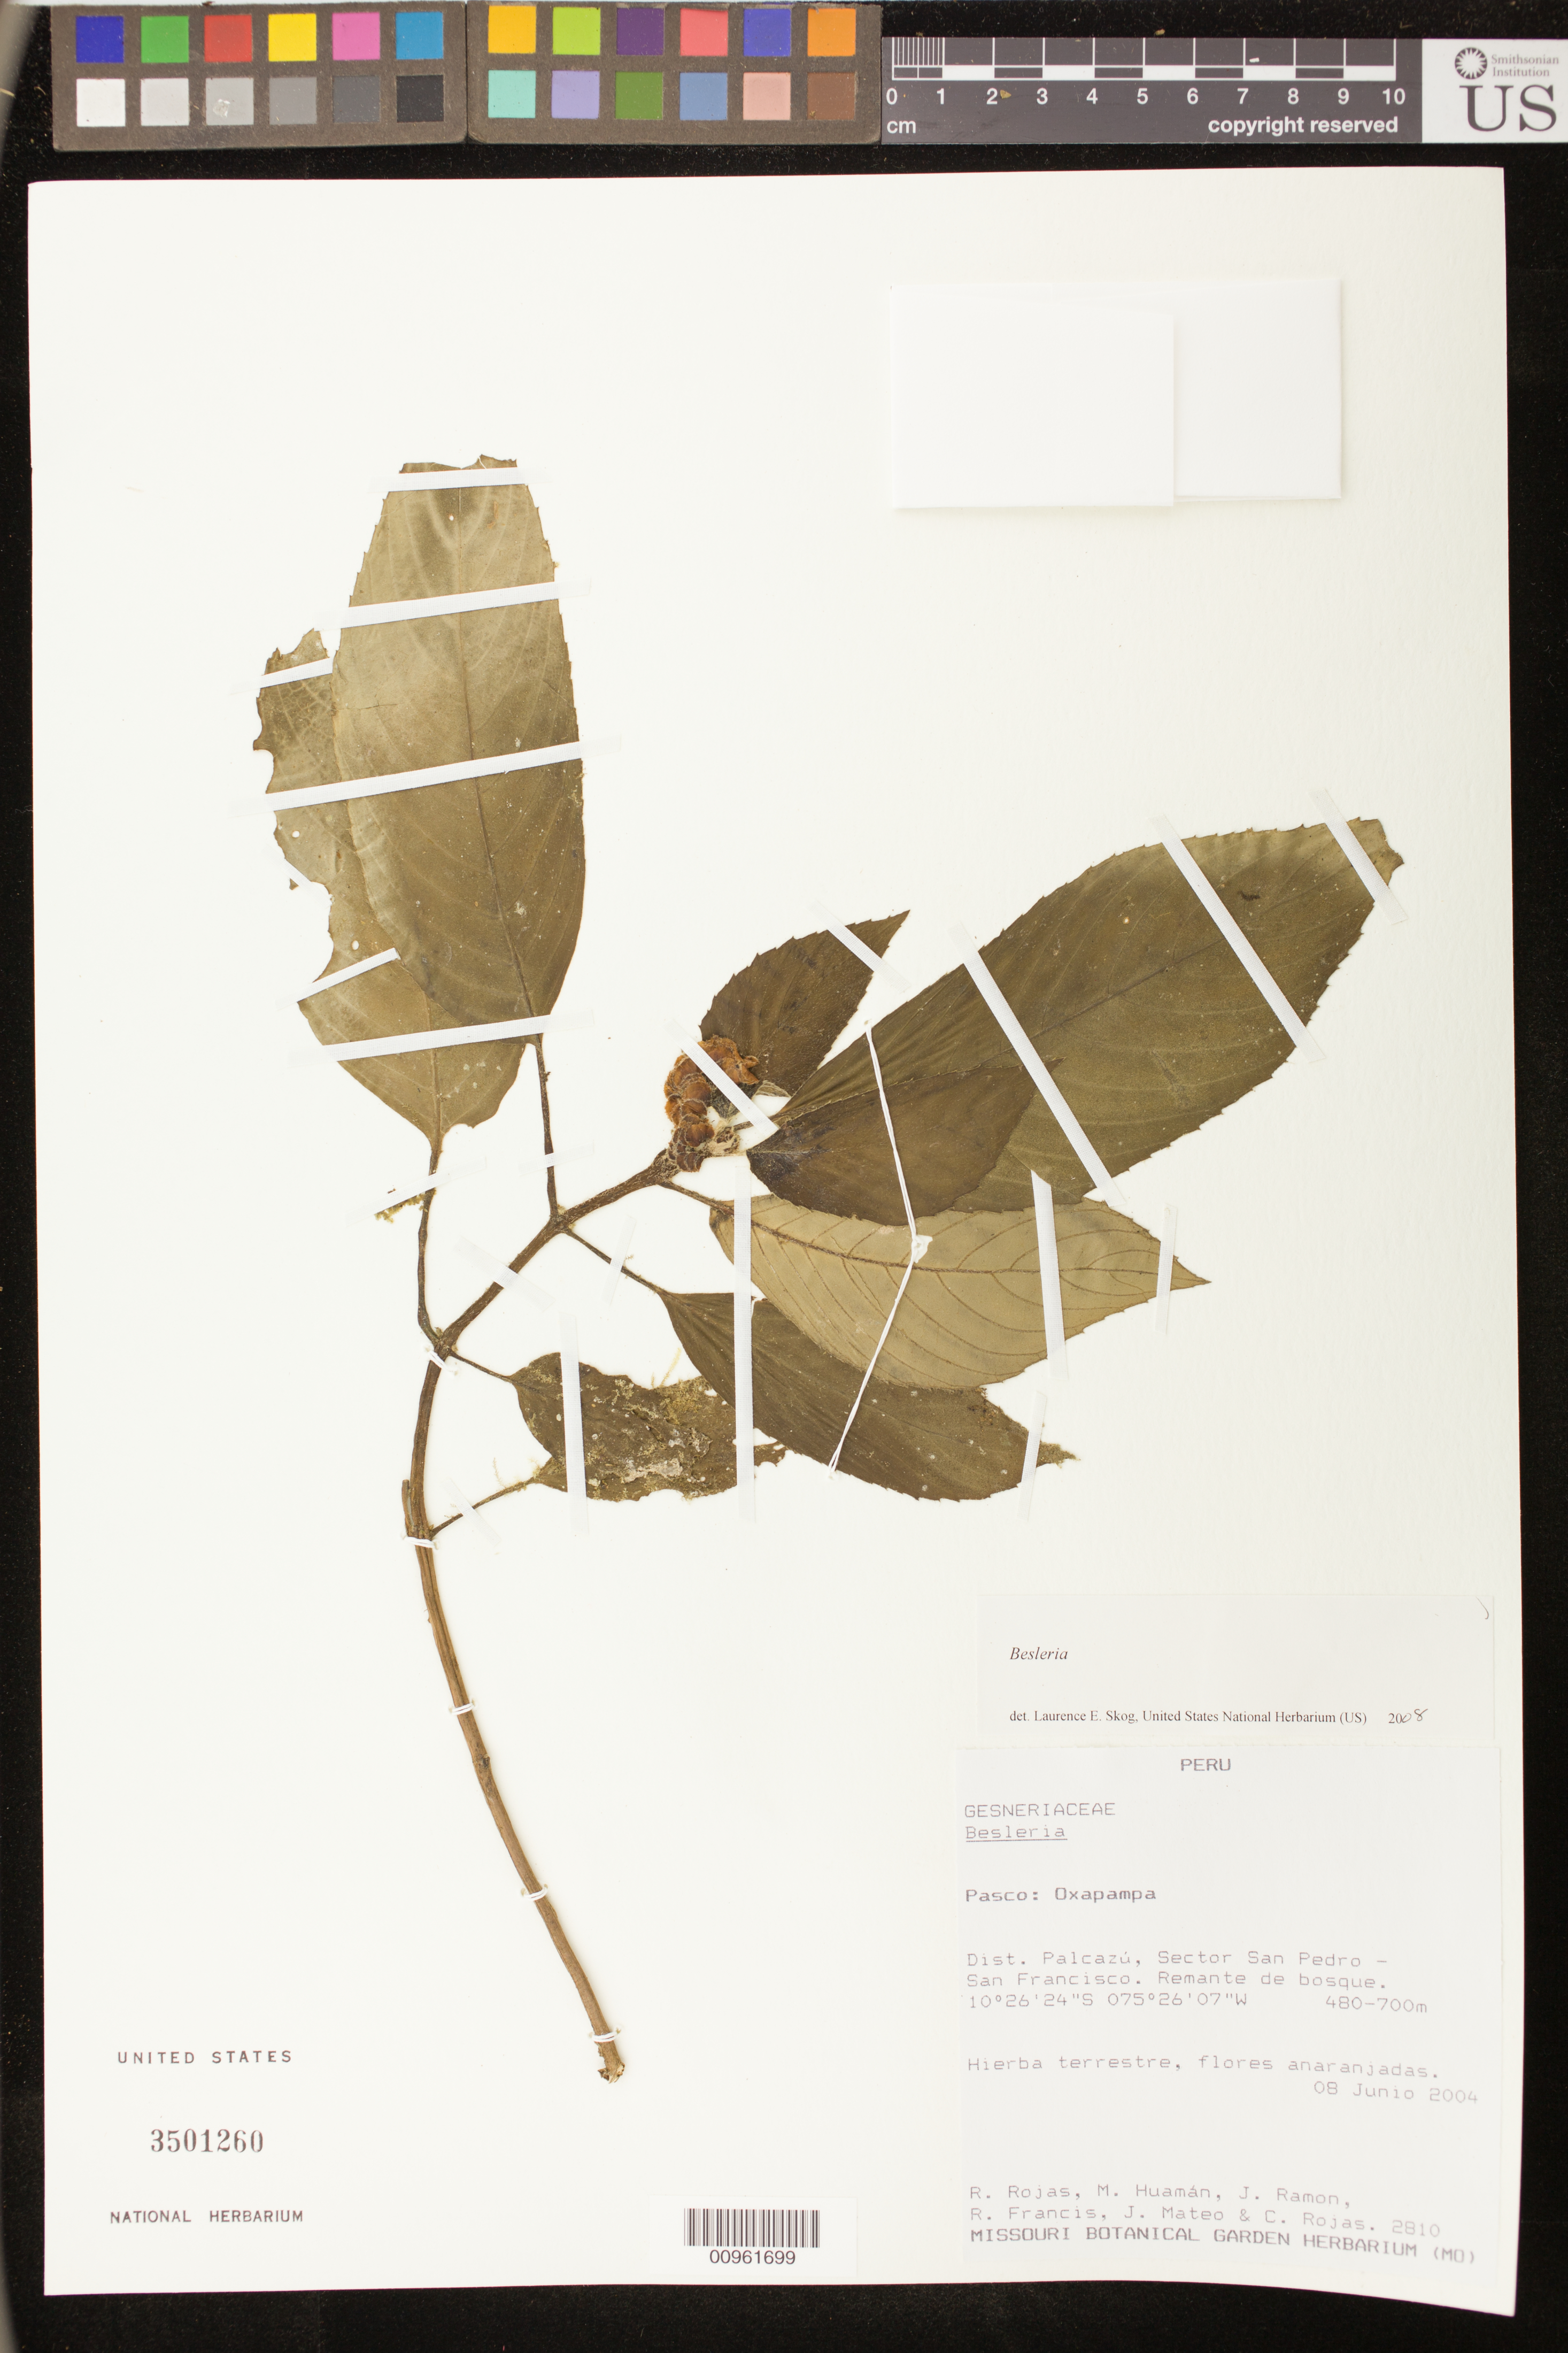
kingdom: Plantae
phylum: Tracheophyta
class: Magnoliopsida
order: Lamiales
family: Gesneriaceae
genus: Besleria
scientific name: Besleria sp.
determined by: Skog, Laurence E.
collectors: R. Rojas & et al.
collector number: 2810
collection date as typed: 08 Jun 2004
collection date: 2004-06-08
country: Peru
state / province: Pasco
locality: Pasco: Oxapampa. Dist. Palcazú, sector San Pedro-San Francisco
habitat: Remanente de bosque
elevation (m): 480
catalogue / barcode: US 3501260